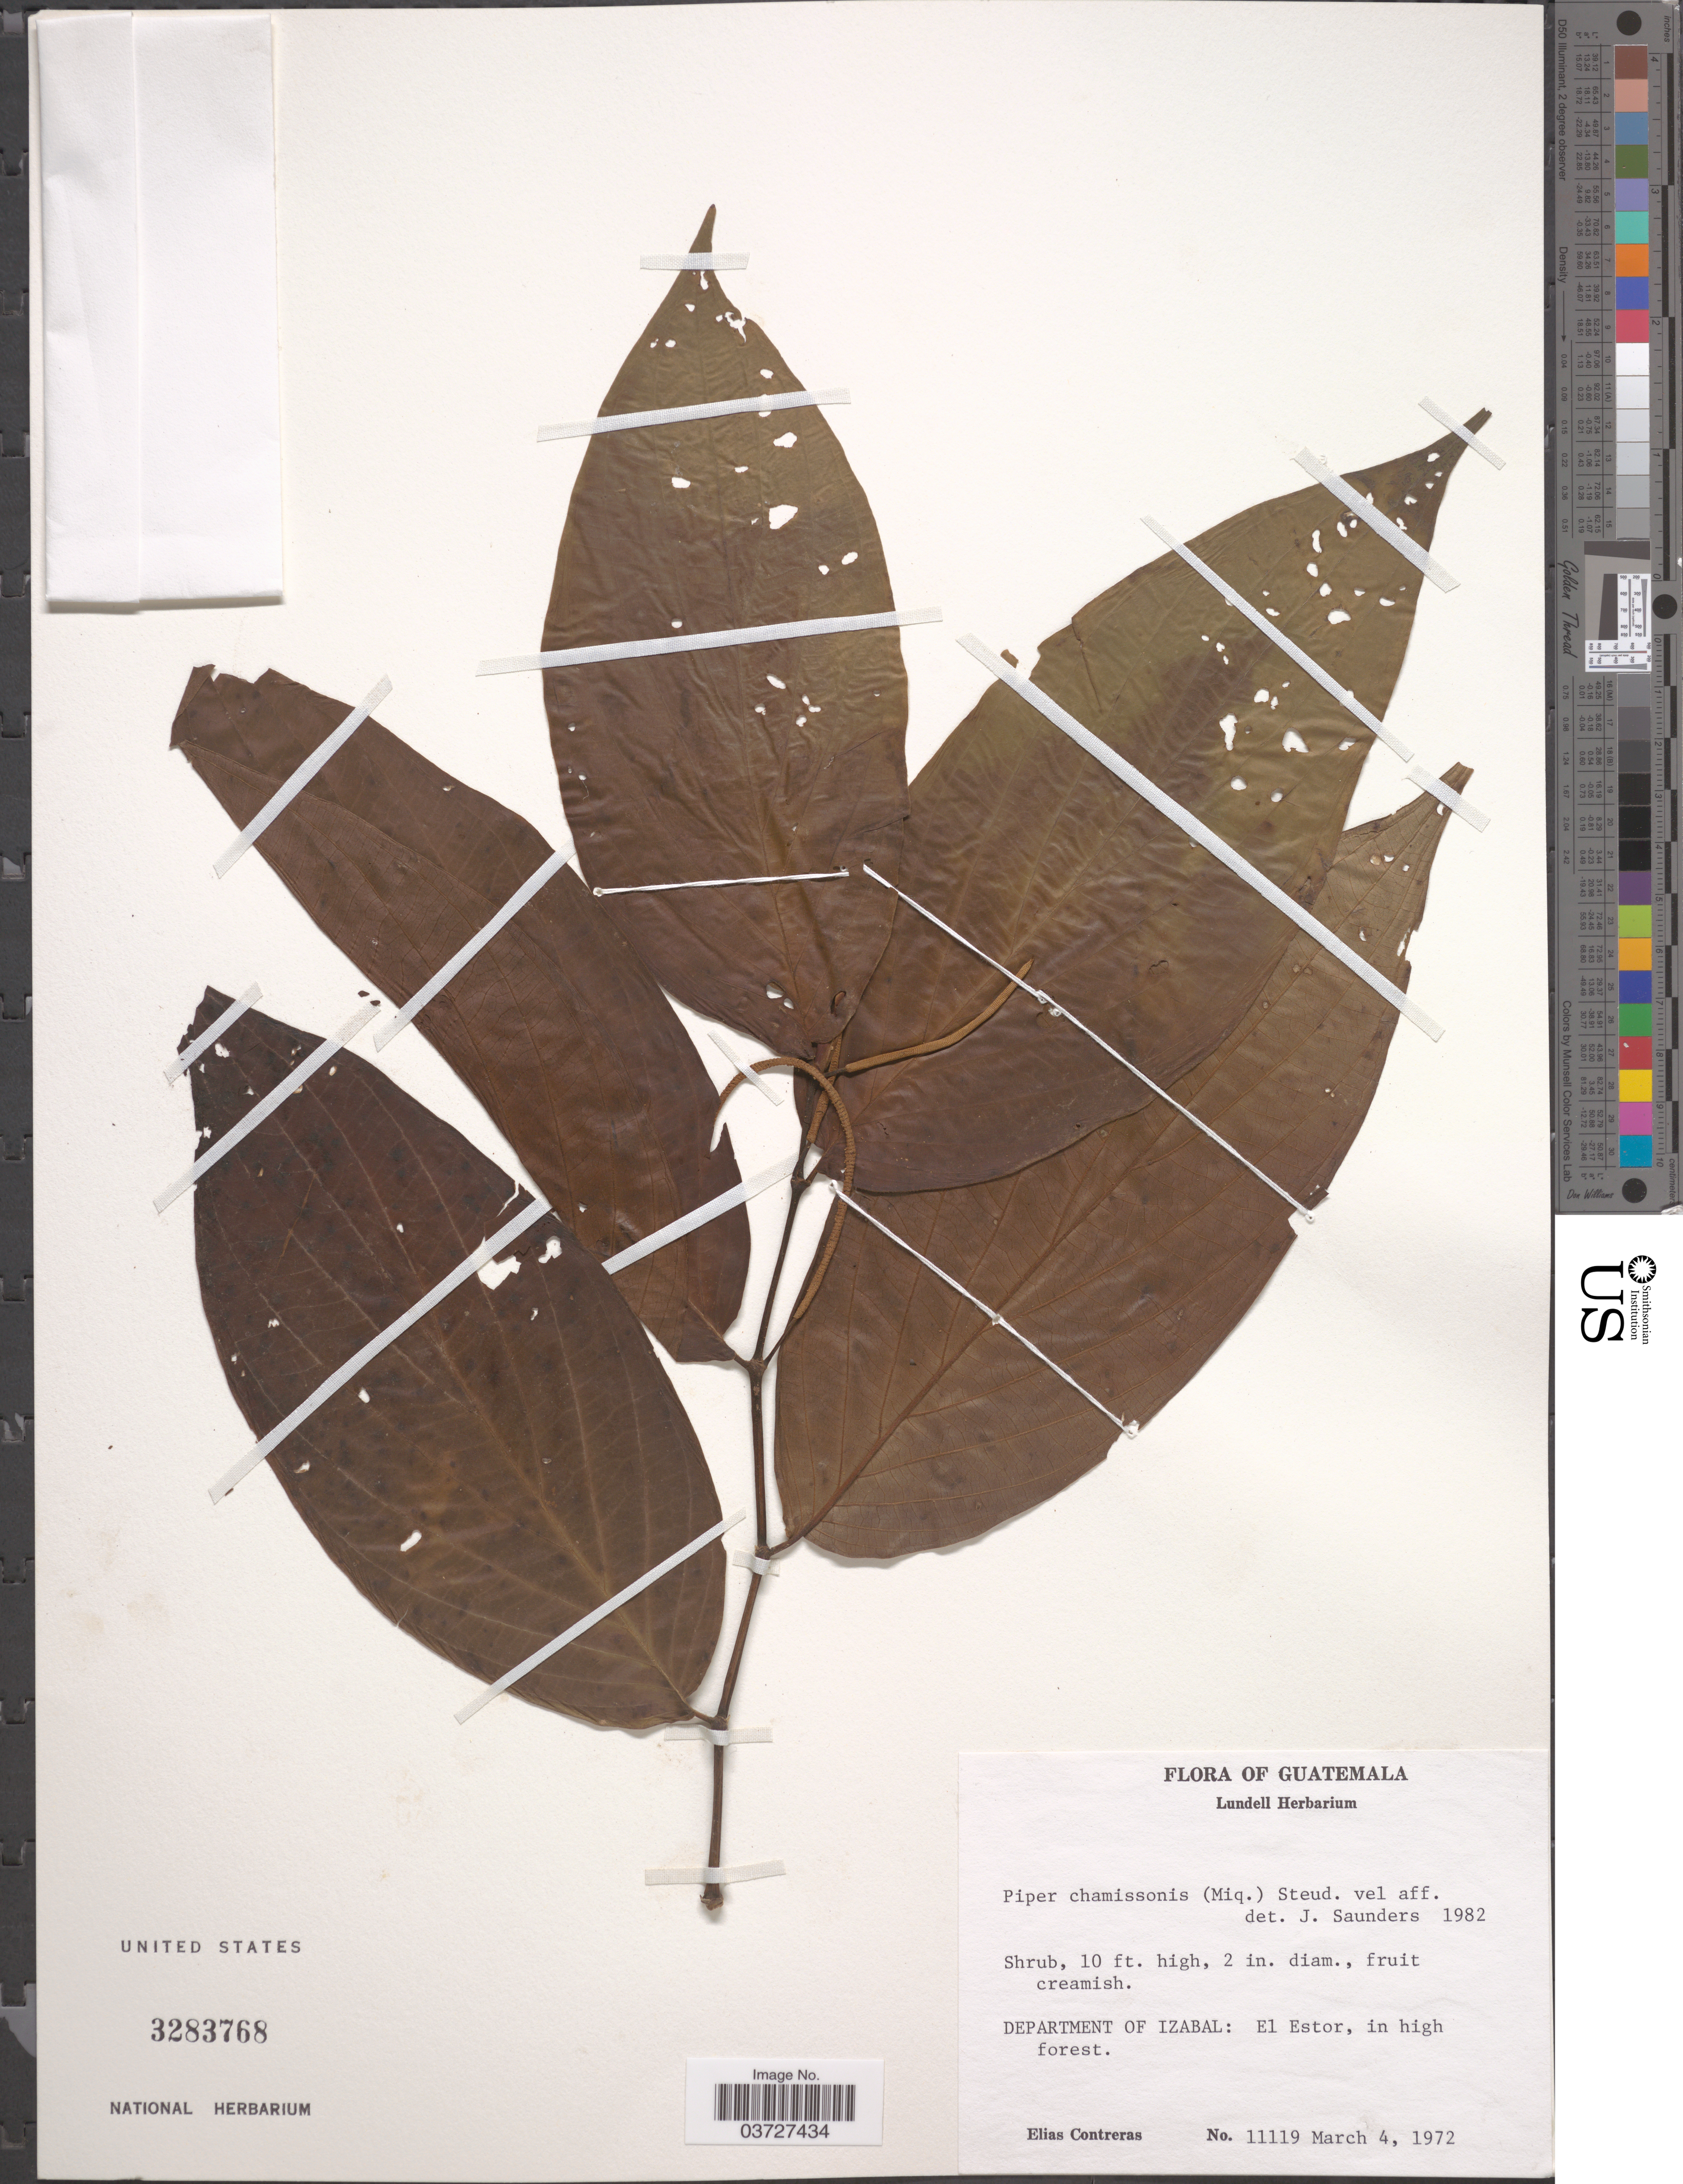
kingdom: Plantae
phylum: Tracheophyta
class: Magnoliopsida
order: Piperales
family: Piperaceae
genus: Piper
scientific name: Piper chamissonis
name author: Steud.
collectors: E. Contreras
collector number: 11119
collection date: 1972-03-04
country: Guatemala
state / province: Izabal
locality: Department of Izabal: El Estor, in high forest.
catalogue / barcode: US 3283768